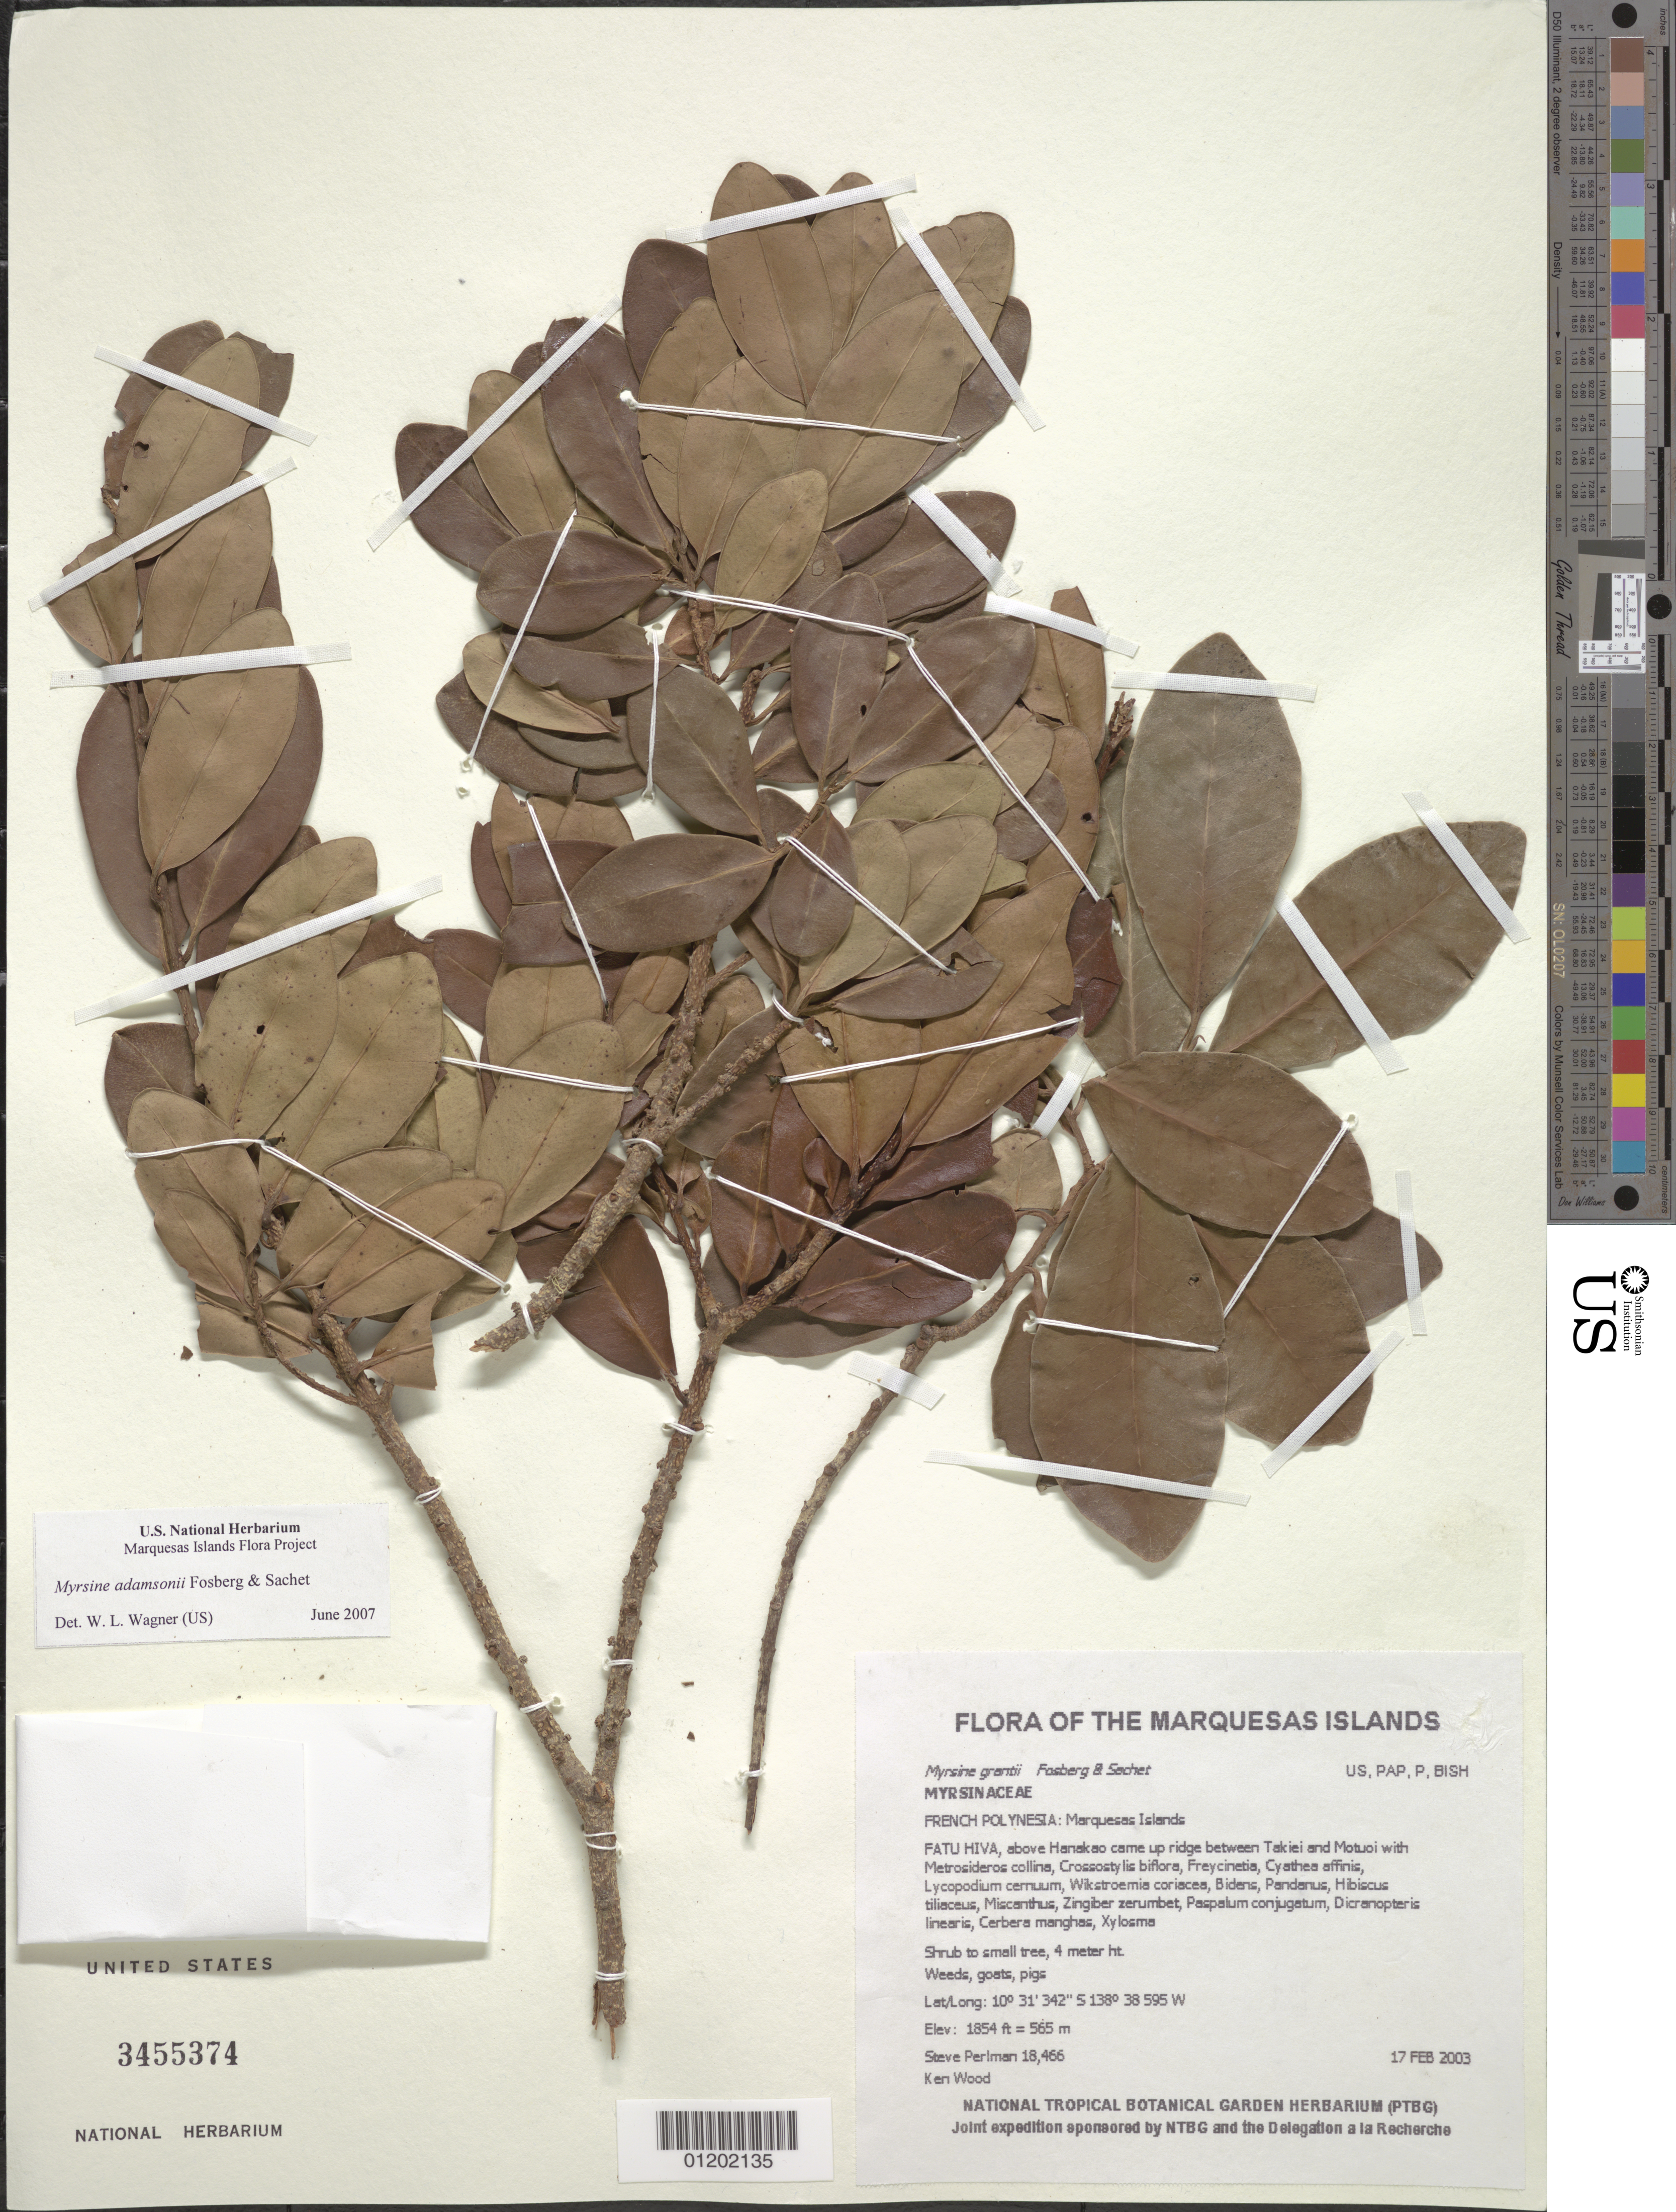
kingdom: Plantae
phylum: Tracheophyta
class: Magnoliopsida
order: Ericales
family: Primulaceae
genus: Myrsine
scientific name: Myrsine adamsonii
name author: Fosberg & Sachet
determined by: Wagner, W. L., (BOT), Smithsonian Institution - National Museum of Natural History (UNITED STATES)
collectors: S. P. Perlman & K. R. Wood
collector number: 18466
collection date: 2003-02-17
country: French Polynesia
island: Fatu Hiva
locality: Above Hanakao came up ridge between Takiei and Motuoi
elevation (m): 565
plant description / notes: Weeds, goats, pigs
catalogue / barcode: US 3455374